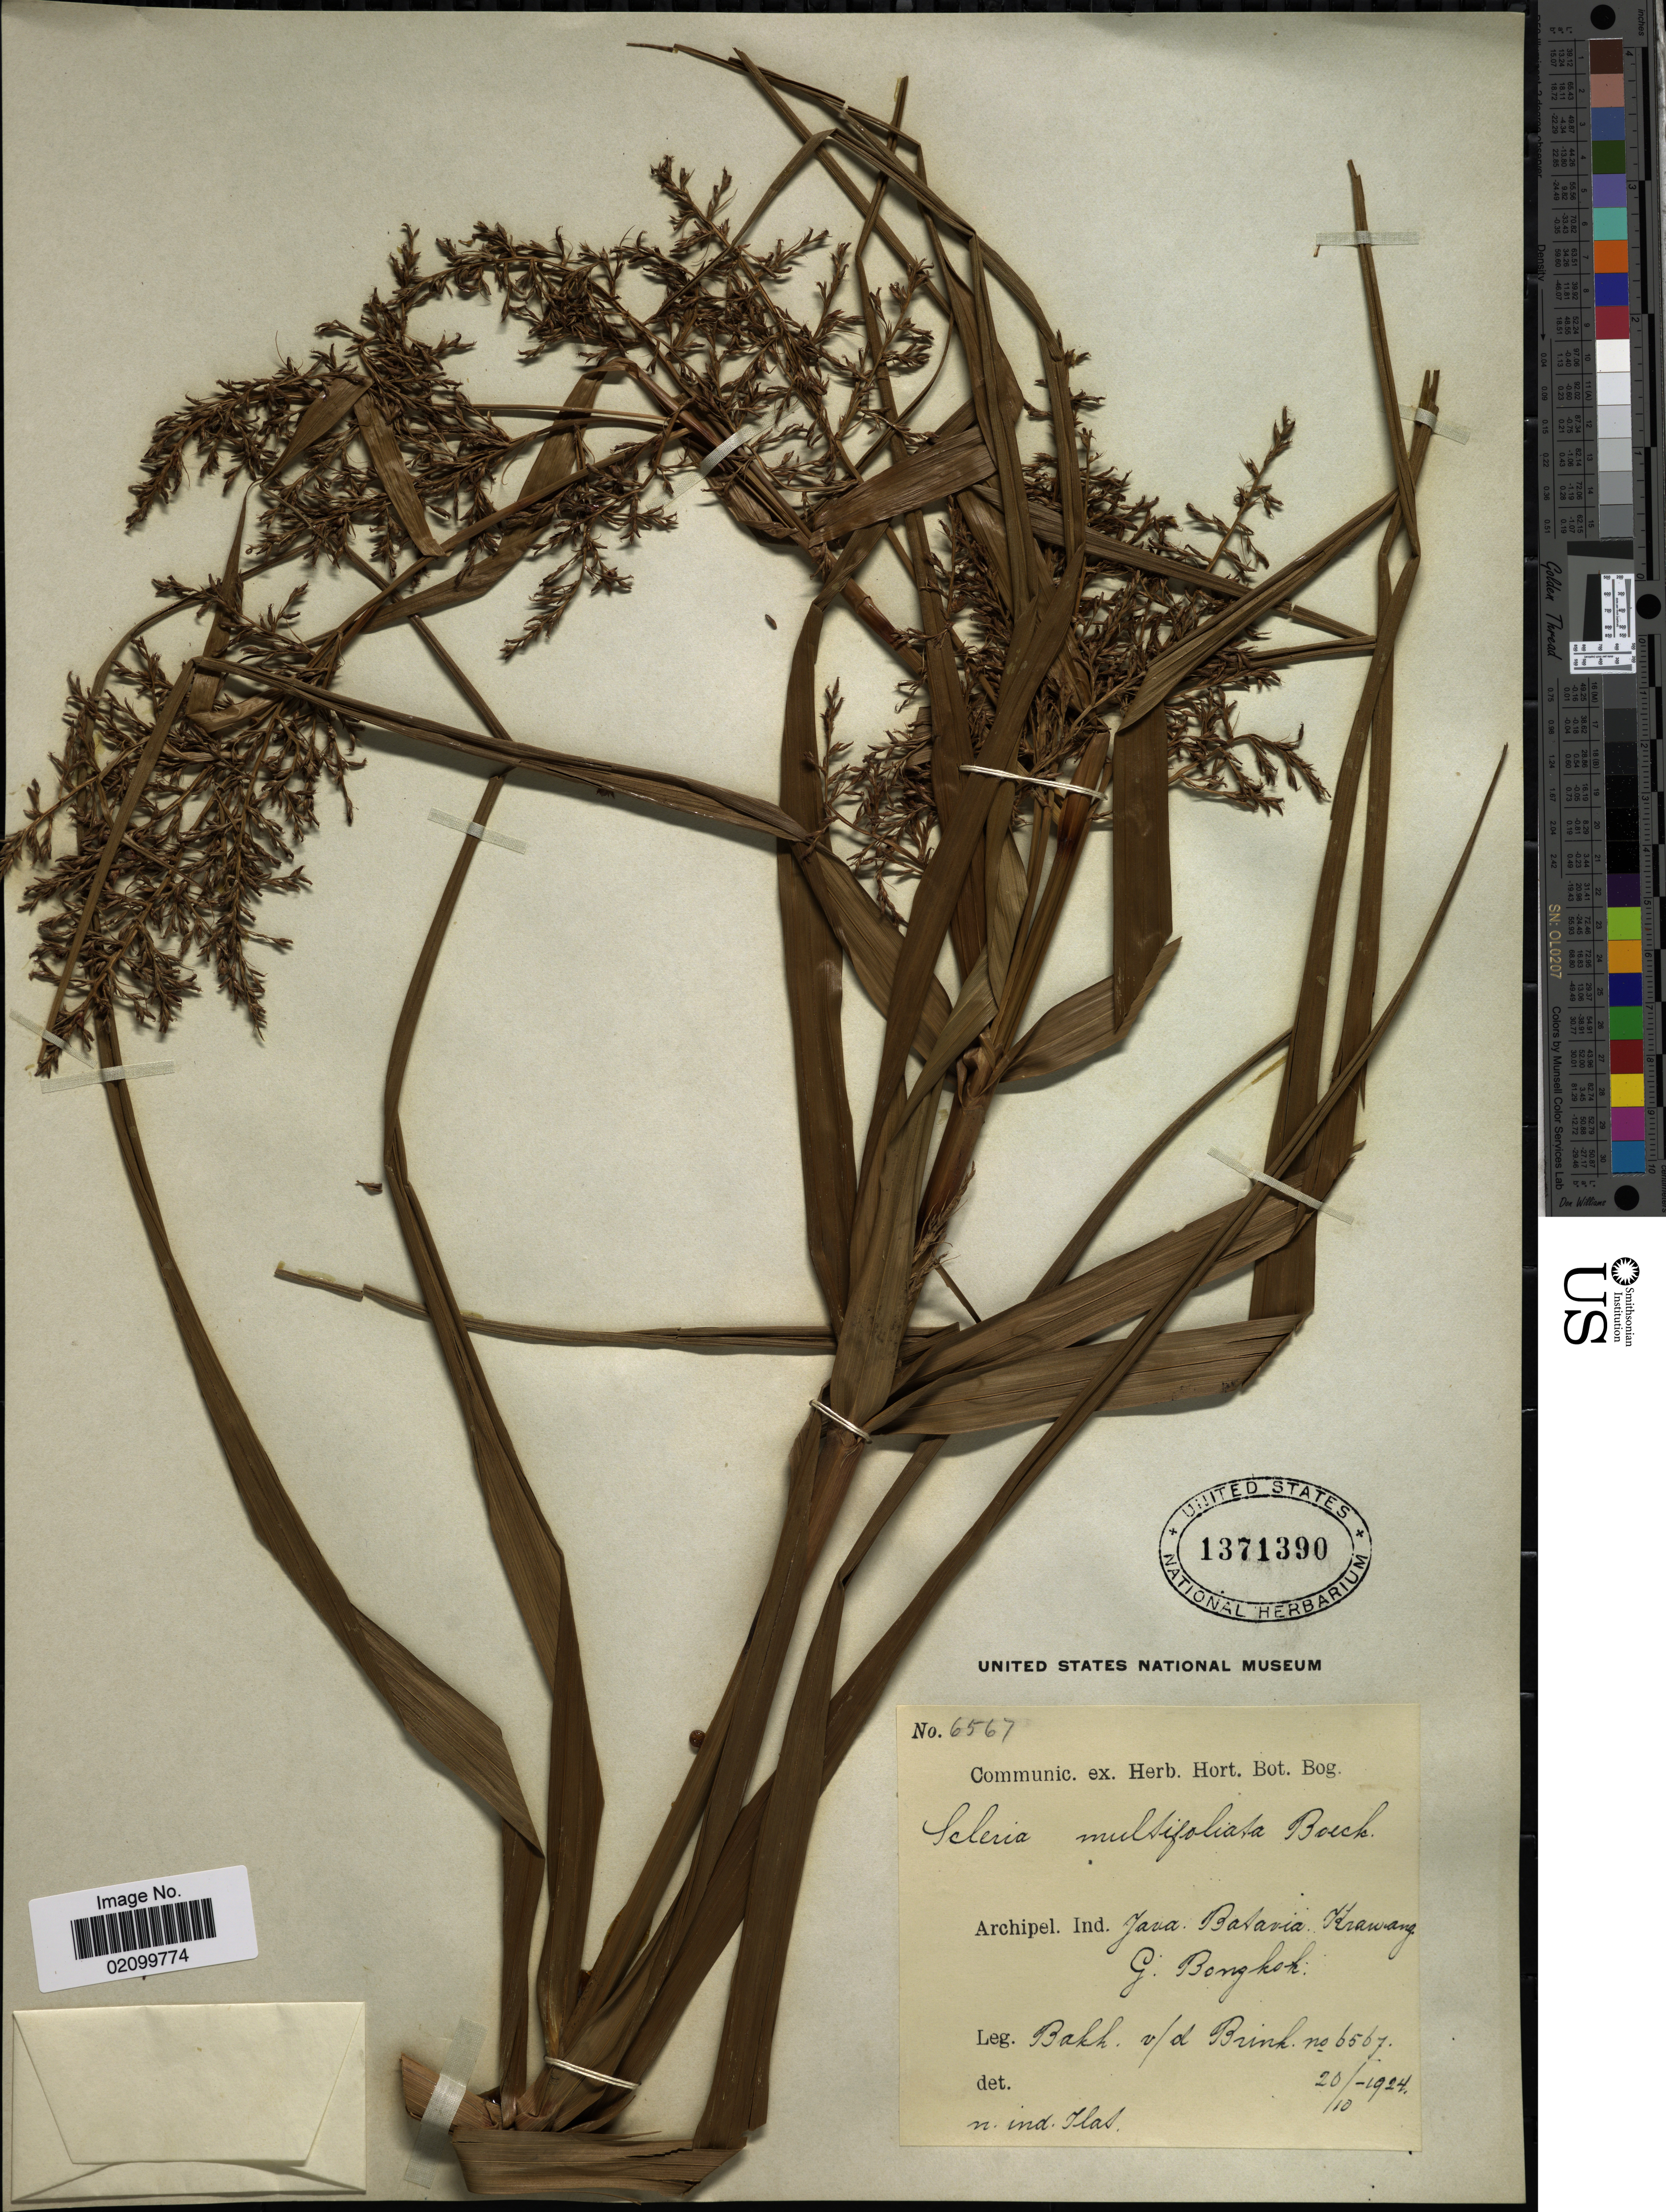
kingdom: Plantae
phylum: Tracheophyta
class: Liliopsida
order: Poales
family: Cyperaceae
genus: Scleria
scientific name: Scleria purpurascens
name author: Steud.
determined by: Kern, J. H.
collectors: R. C. Bakhuizen van den Brink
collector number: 6567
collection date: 1924-10-20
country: Indonesia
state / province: Java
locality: Archipel Ind. Java. Batavia. Itrawang. G. Bongkok [interpreted]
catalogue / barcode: US 1371390